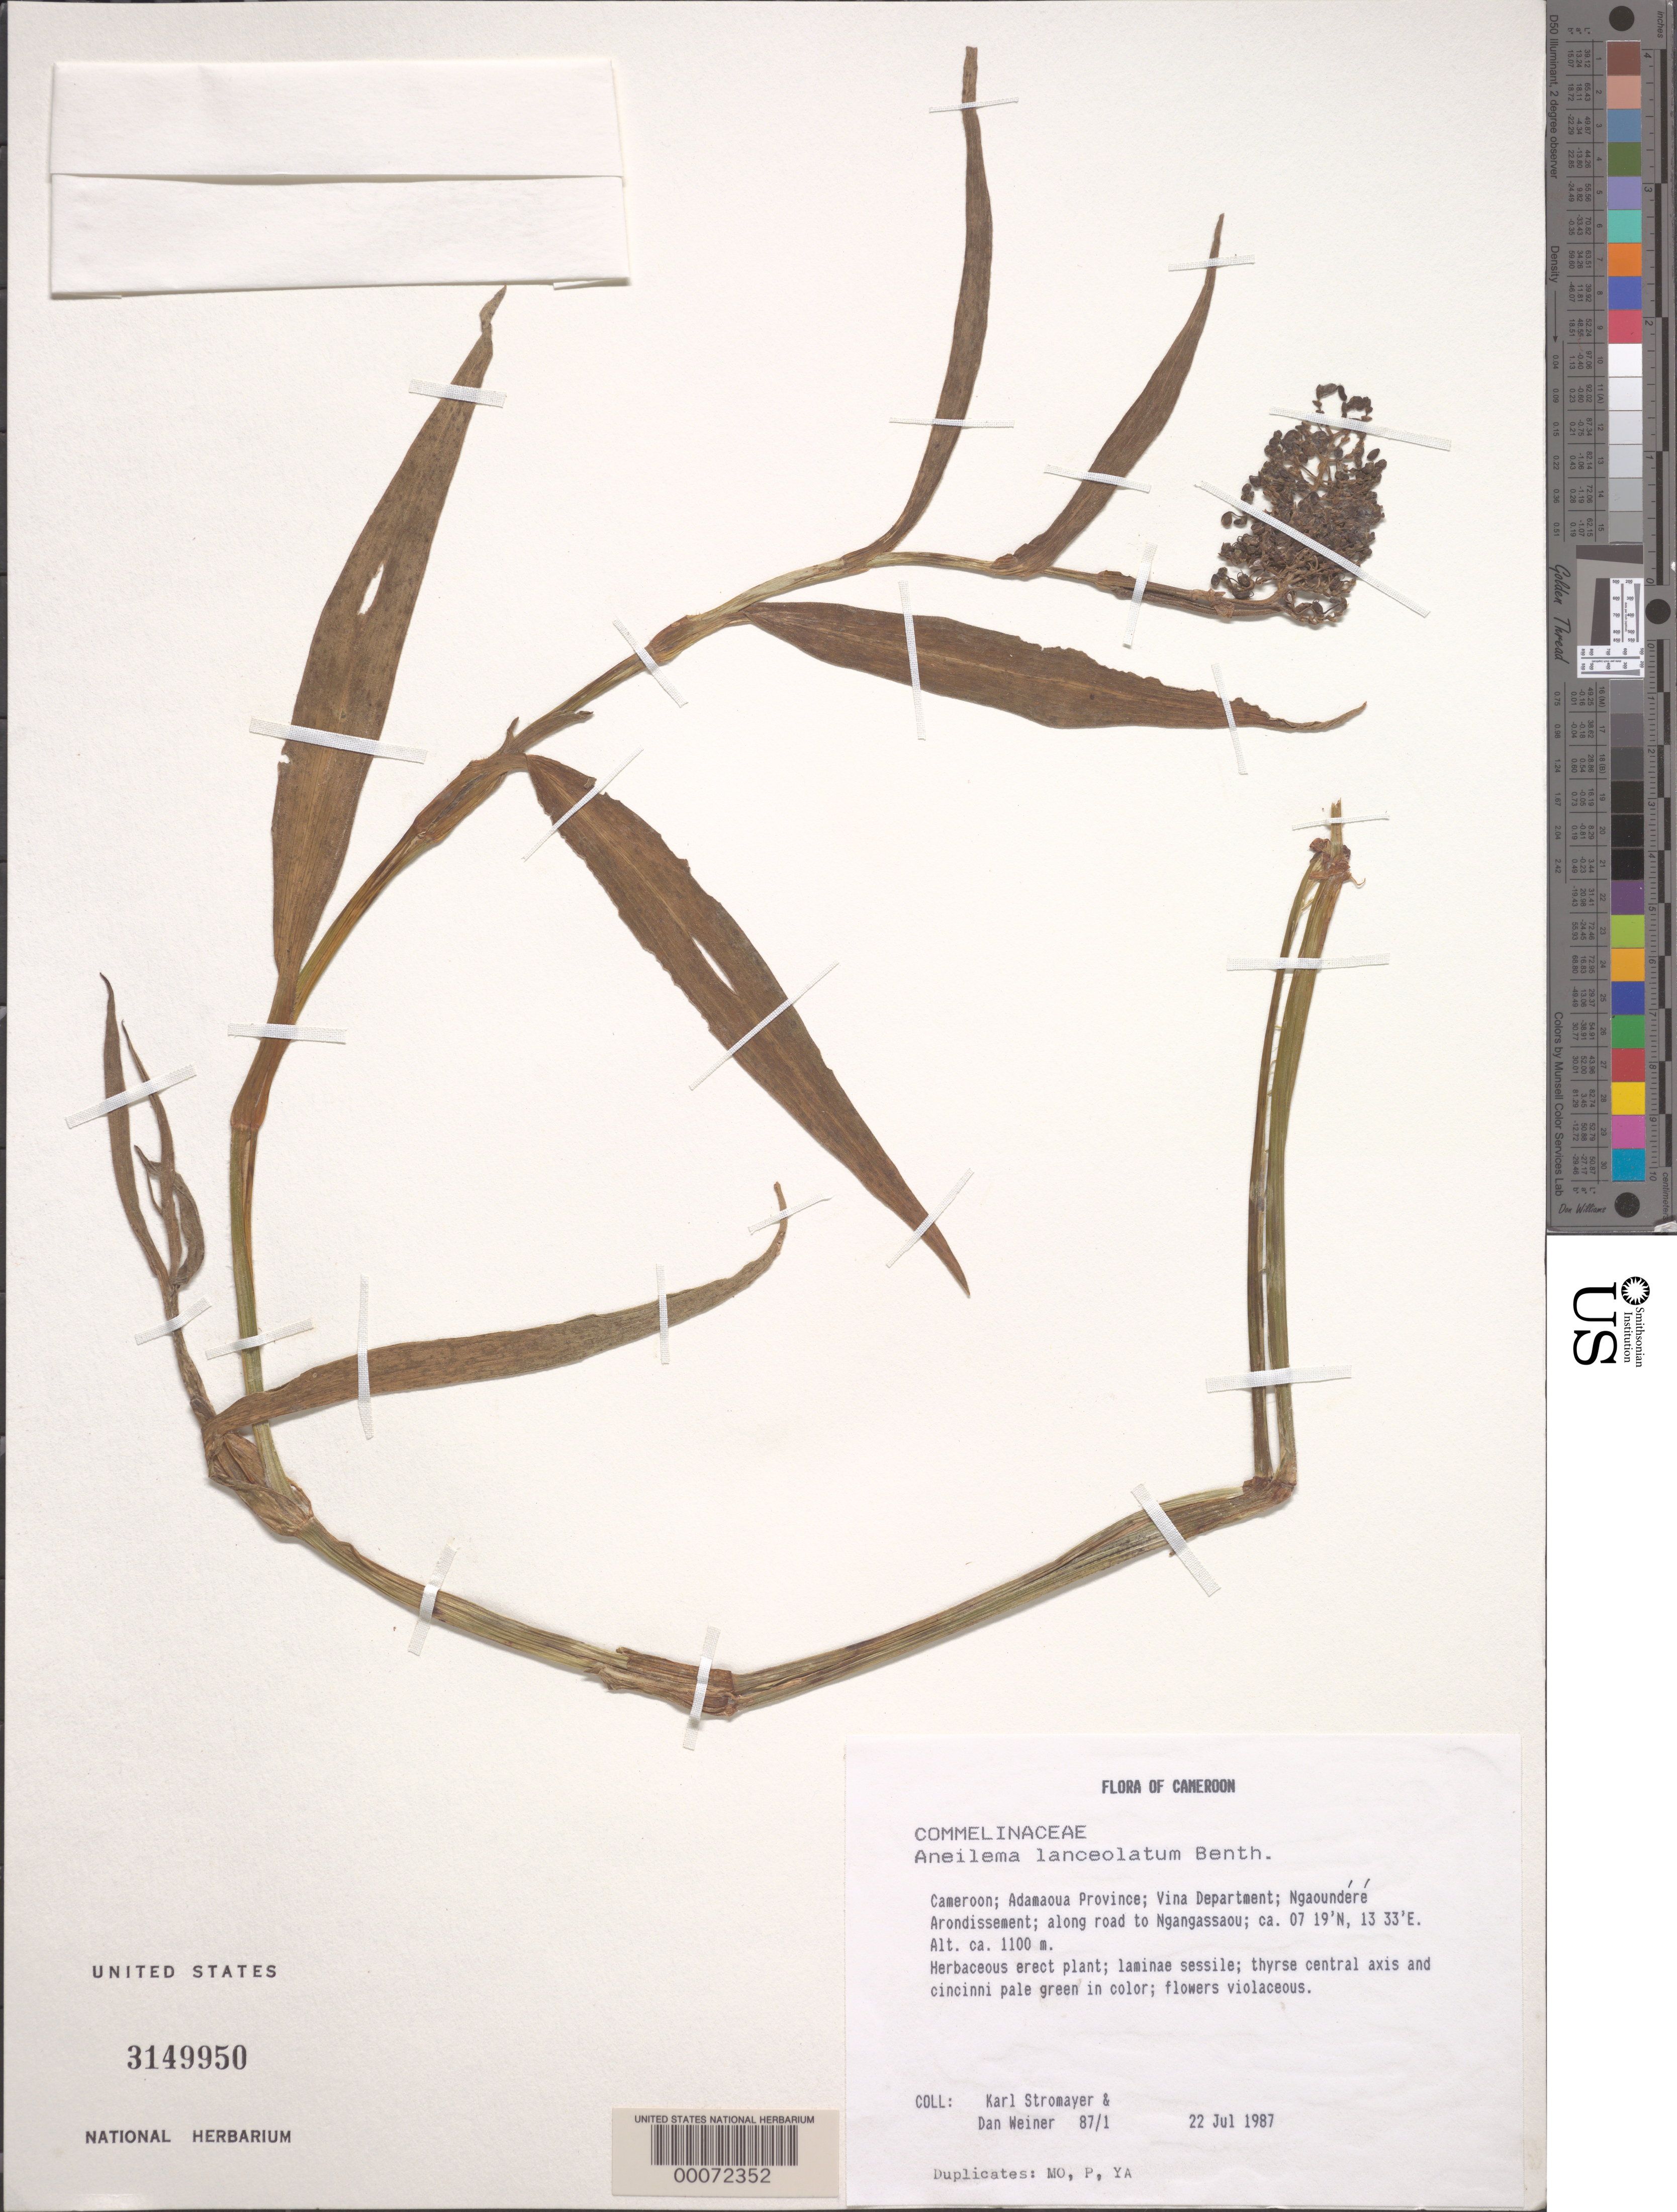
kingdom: Plantae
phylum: Tracheophyta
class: Liliopsida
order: Commelinales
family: Commelinaceae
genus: Aneilema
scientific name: Aneilema lanceolatum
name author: Benth.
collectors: K. A. Stromayer & D. Weiner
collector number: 87/1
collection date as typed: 22 Jul 1987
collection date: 1987-07-22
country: Cameroon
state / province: Adamawa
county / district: Vina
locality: Ngaoundere arondissement, along road to ngangassaou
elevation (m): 1100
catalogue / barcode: US 3149950